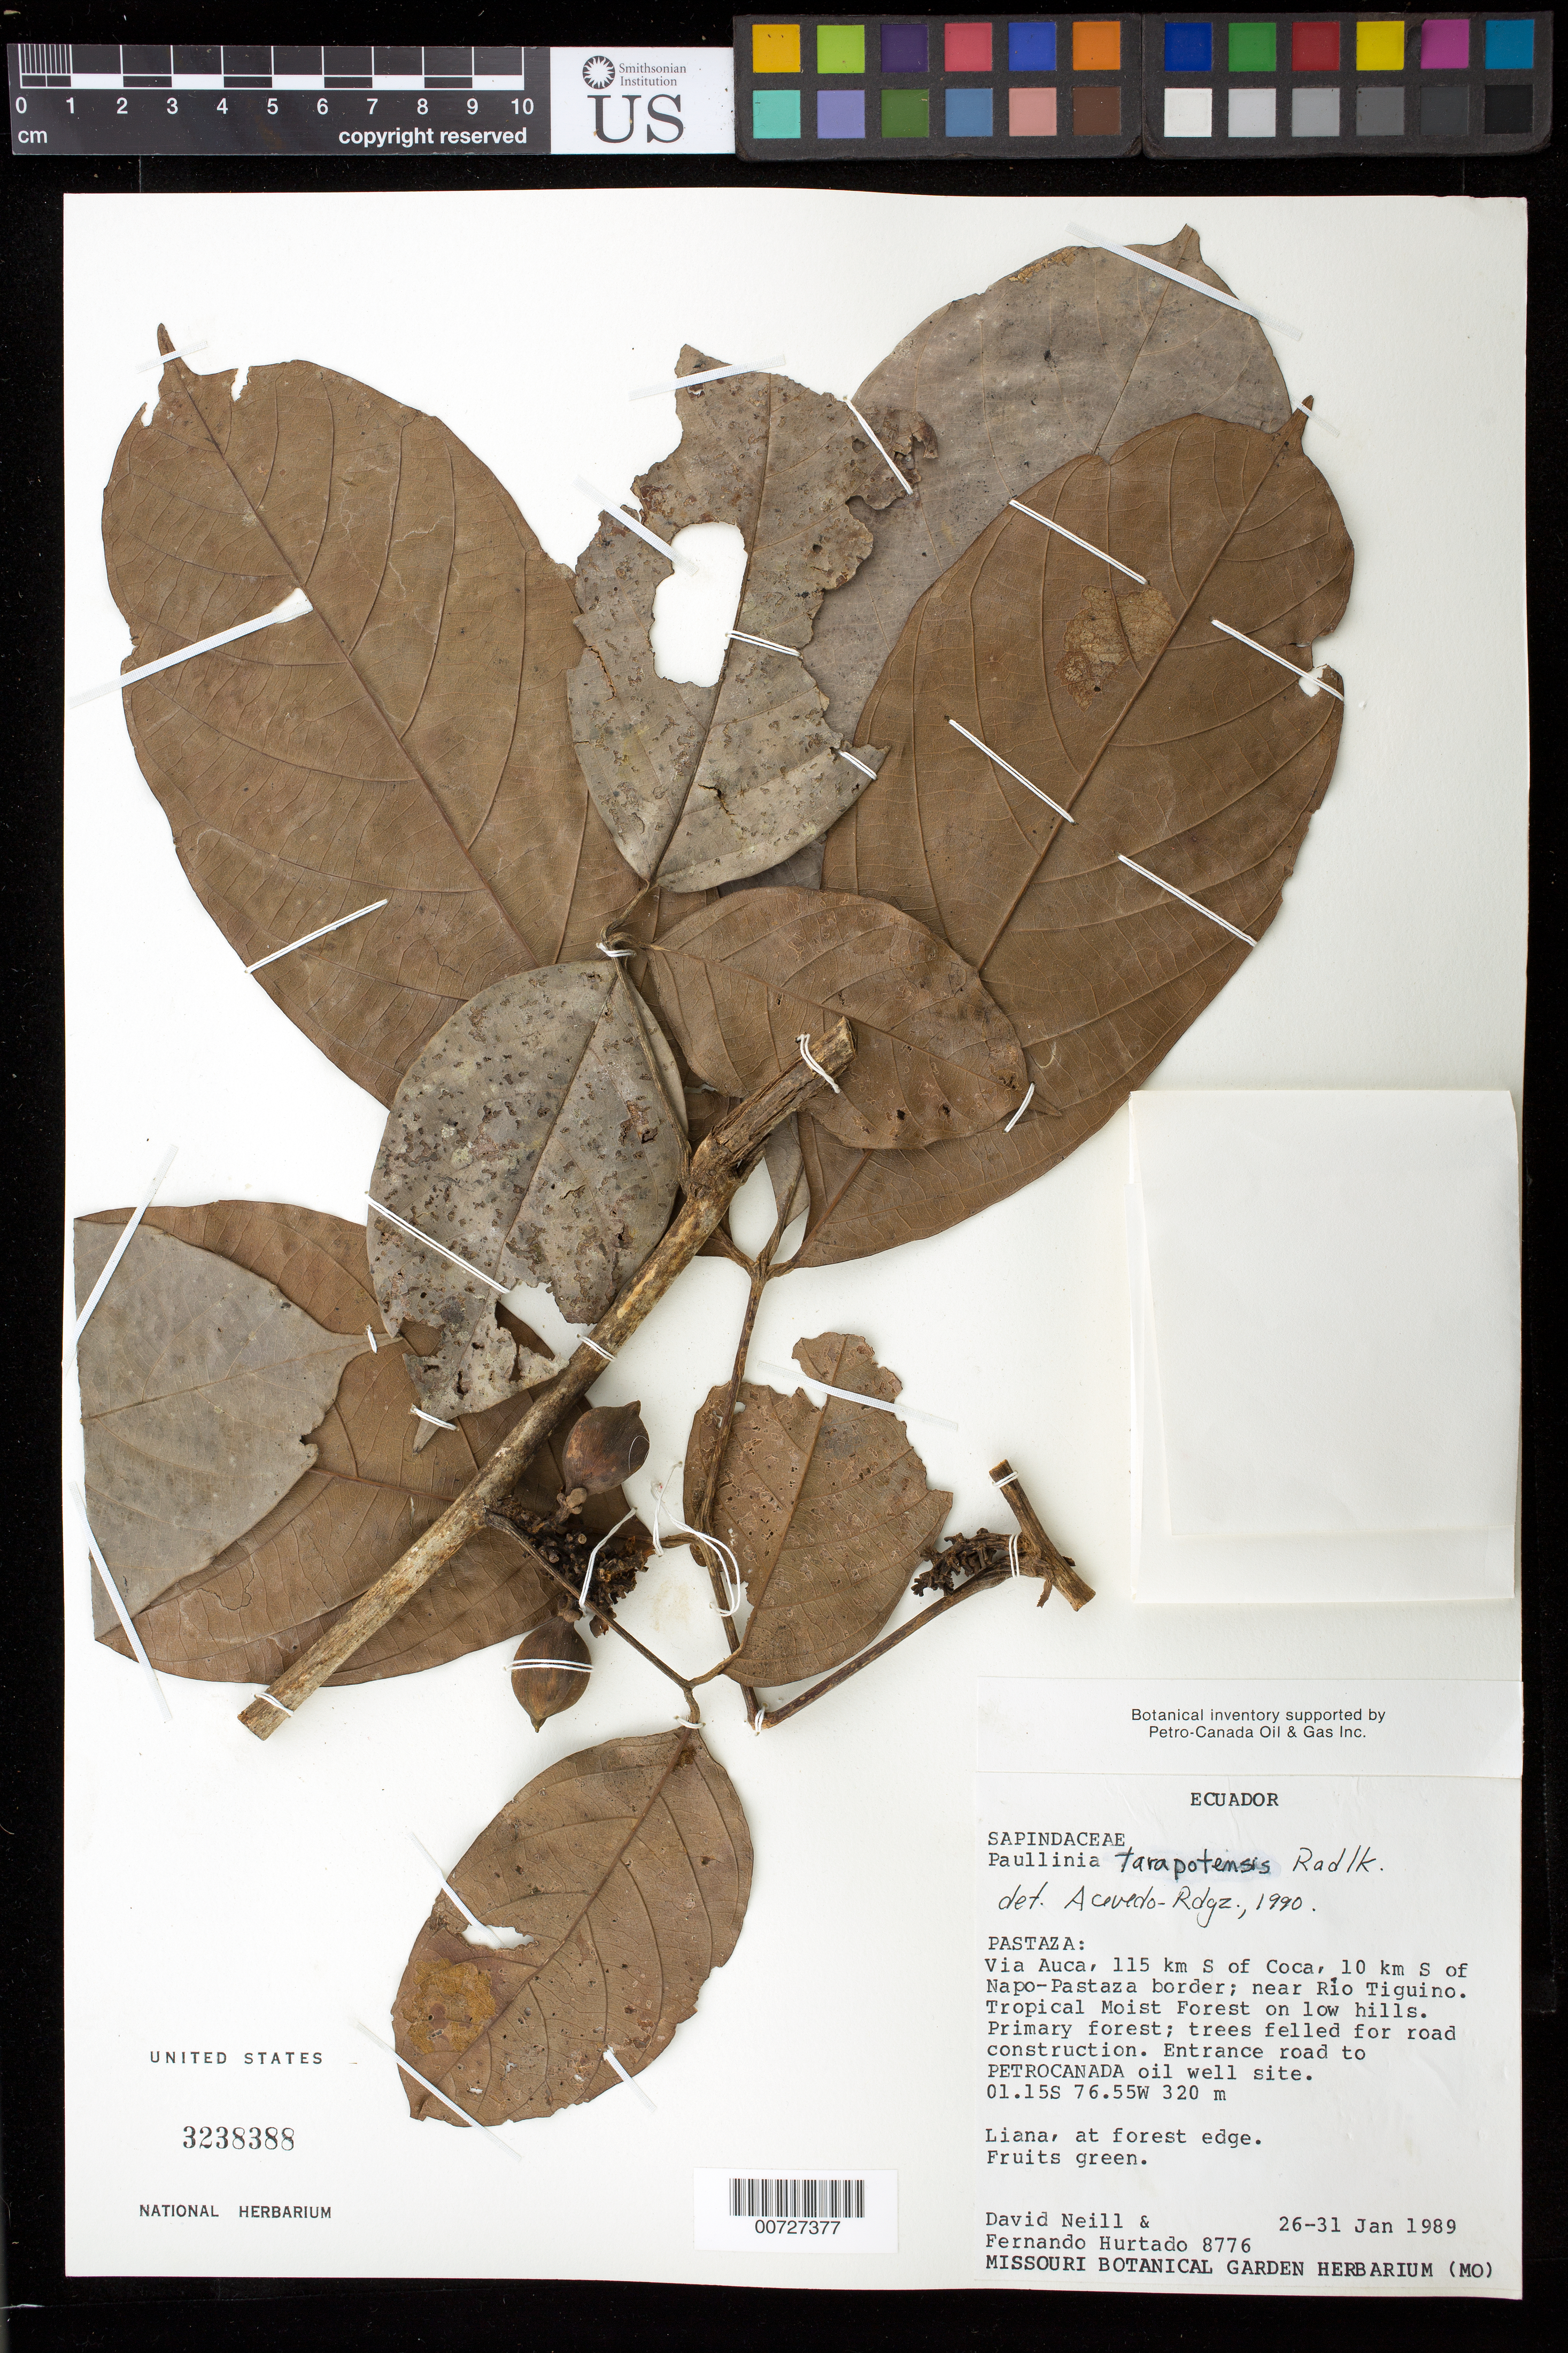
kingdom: Plantae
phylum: Tracheophyta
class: Magnoliopsida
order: Sapindales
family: Sapindaceae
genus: Paullinia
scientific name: Paullinia tarapotensis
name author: Radlk.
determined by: Acevedo-Rodríguez, P., (BOT), Smithsonian Institution - National Museum of Natural History (UNITED STATES)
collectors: D. A. Neill & F. Hurtado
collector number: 8776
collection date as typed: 26 Jan 1989 to 31 Jan 1989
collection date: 1989-01-26/1989-01-31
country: Ecuador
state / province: Pastaza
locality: Via Auca, 115 km S of Coca, 10 km S of Napo-Pastaza border; near Rio Tiguino.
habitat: Tropical moist forest on low hills. Primary forest, trees felled for road construction. Entrance road to PETROCANADA oil well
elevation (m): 320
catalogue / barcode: US 3238388